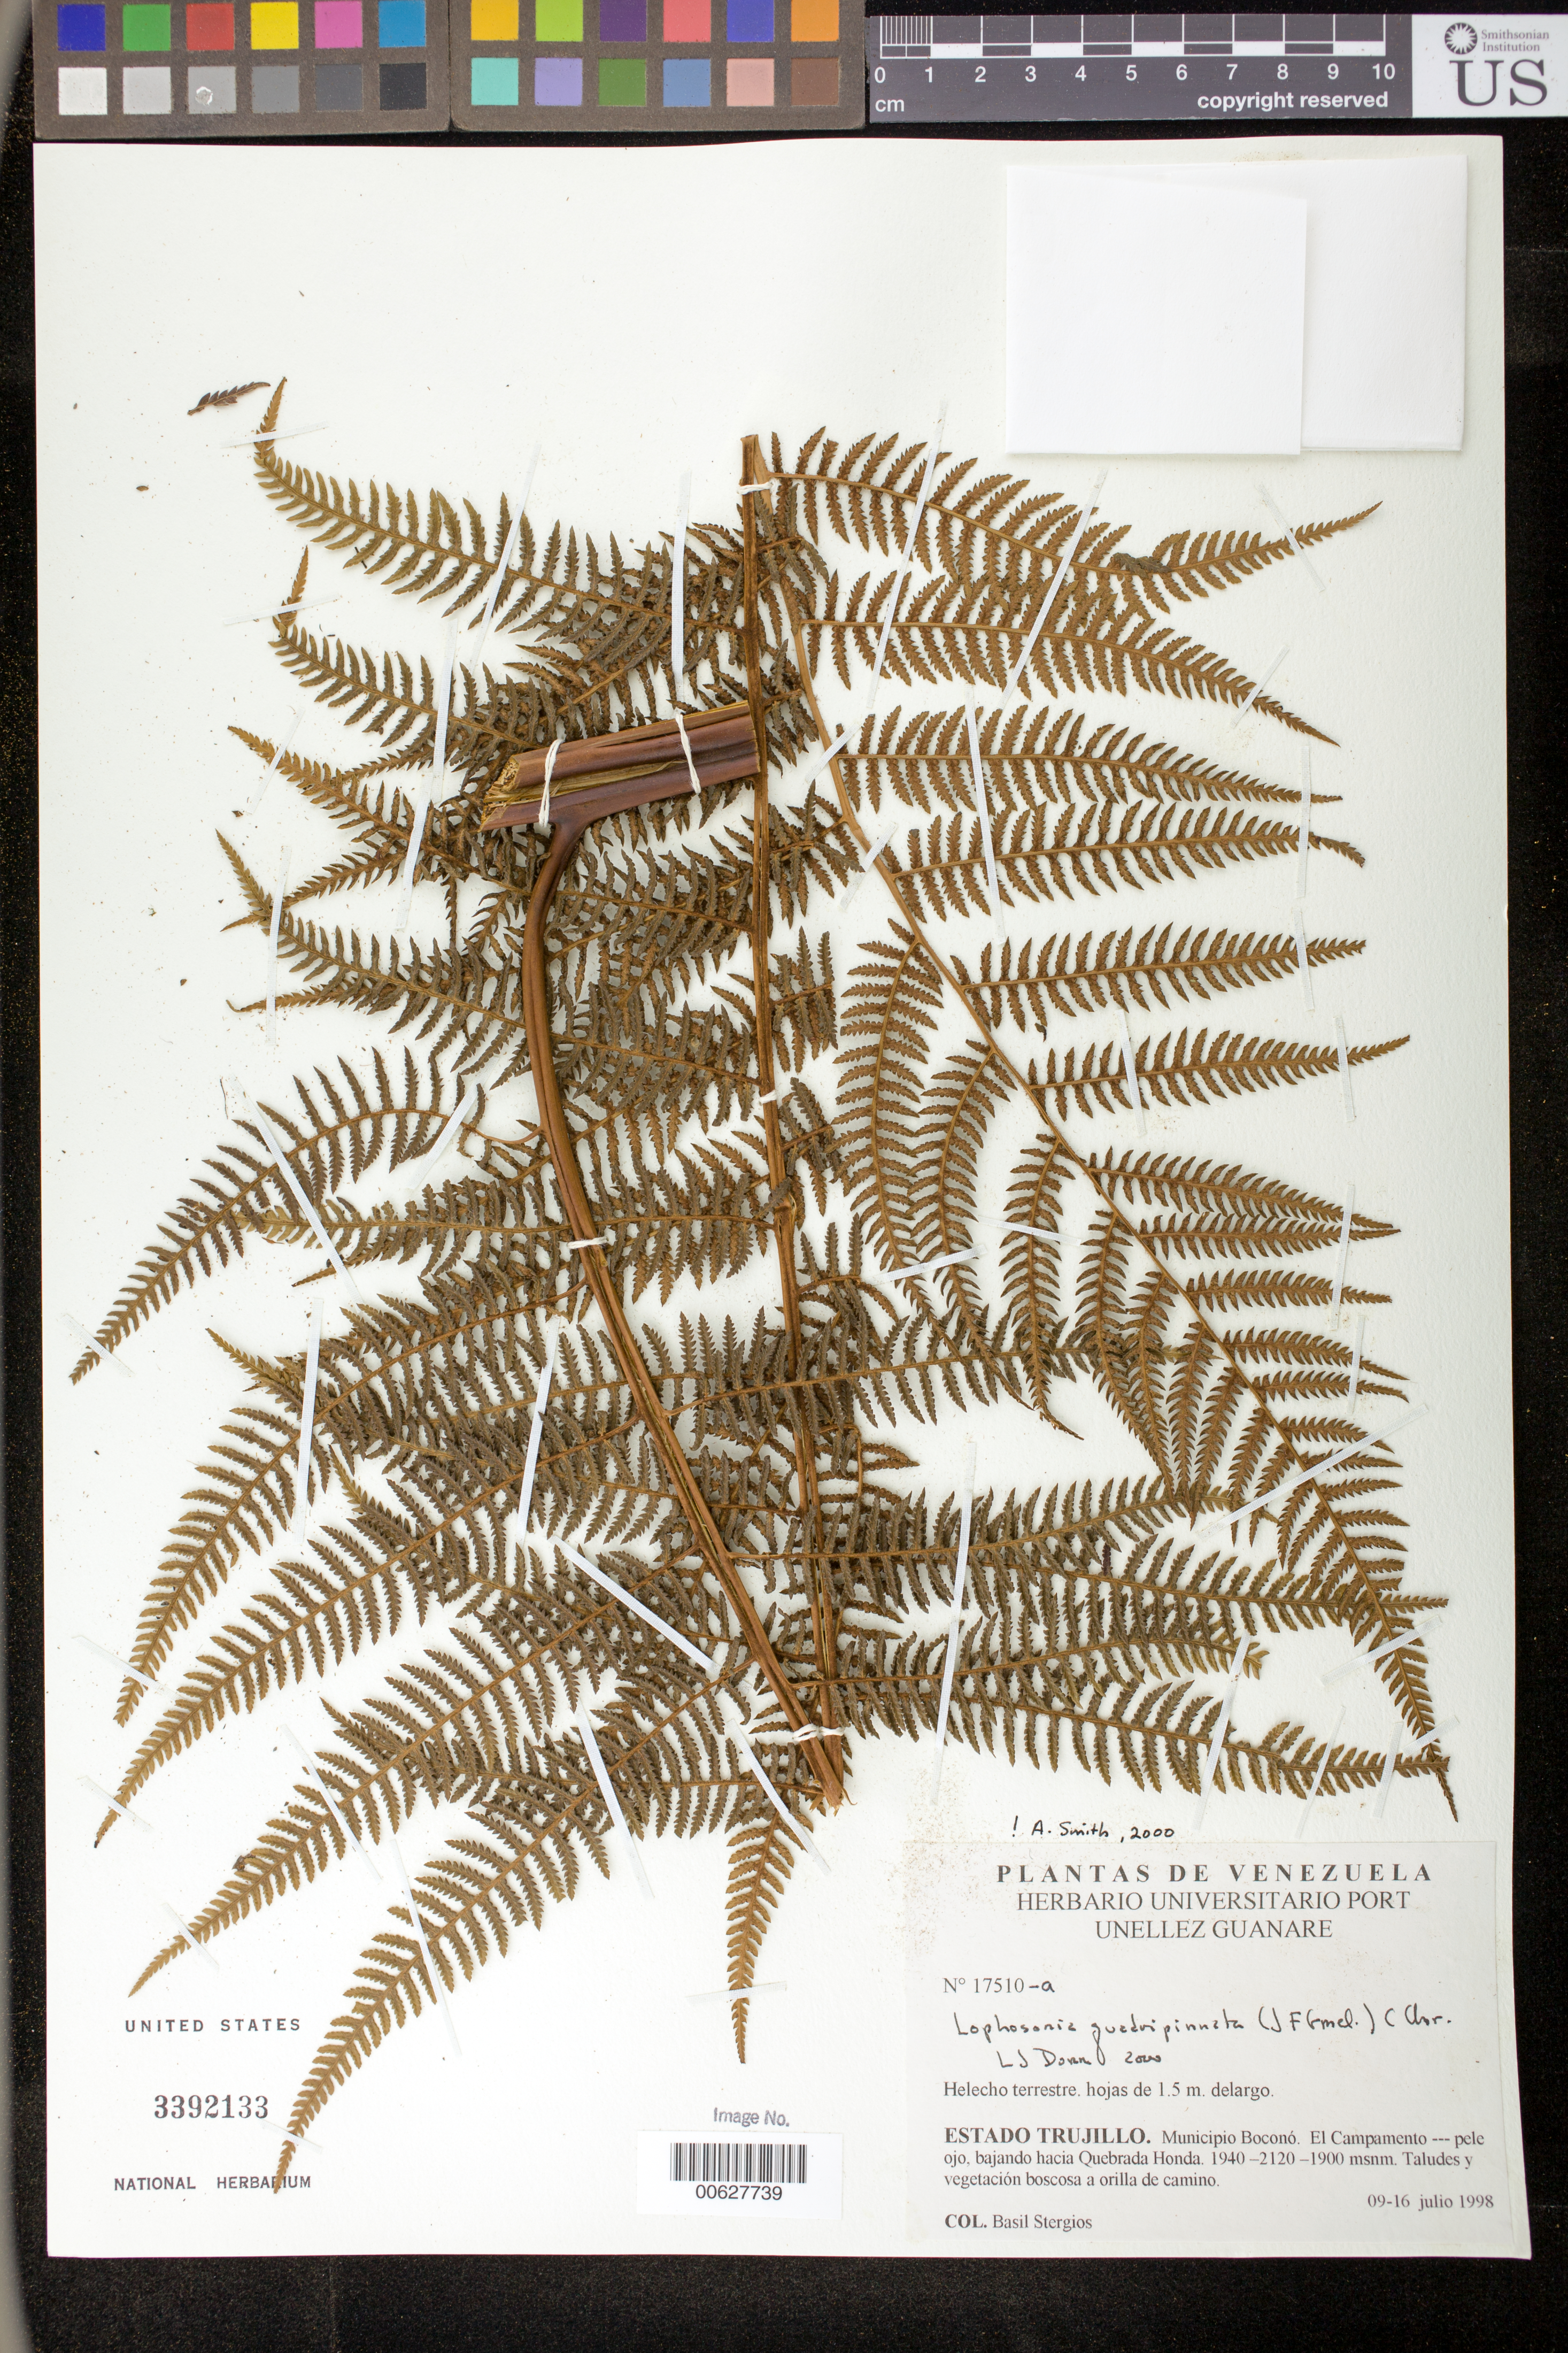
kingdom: Plantae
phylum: Tracheophyta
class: Polypodiopsida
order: Cyatheales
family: Dicksoniaceae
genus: Lophosoria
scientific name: Lophosoria quadripinnata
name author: (J.F. Gmel.) C. Chr.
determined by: Dorr, L. J., (BOT), Smithsonian Institution - National Museum of Natural History (UNITED STATES)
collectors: B. G. Stergios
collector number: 17510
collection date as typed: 09 Jul 1998 to 16 Jul 1998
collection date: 1998-07-09/1998-07-16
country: Venezuela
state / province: Trujillo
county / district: Boconó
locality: Parque Nacional Guaramacal, El campamento-pele ojo, bajando hacia Quebrada Honda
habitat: Taludes y vegetación boscosa a orilla de camino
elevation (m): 1900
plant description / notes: PORT, US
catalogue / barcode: US 3392133